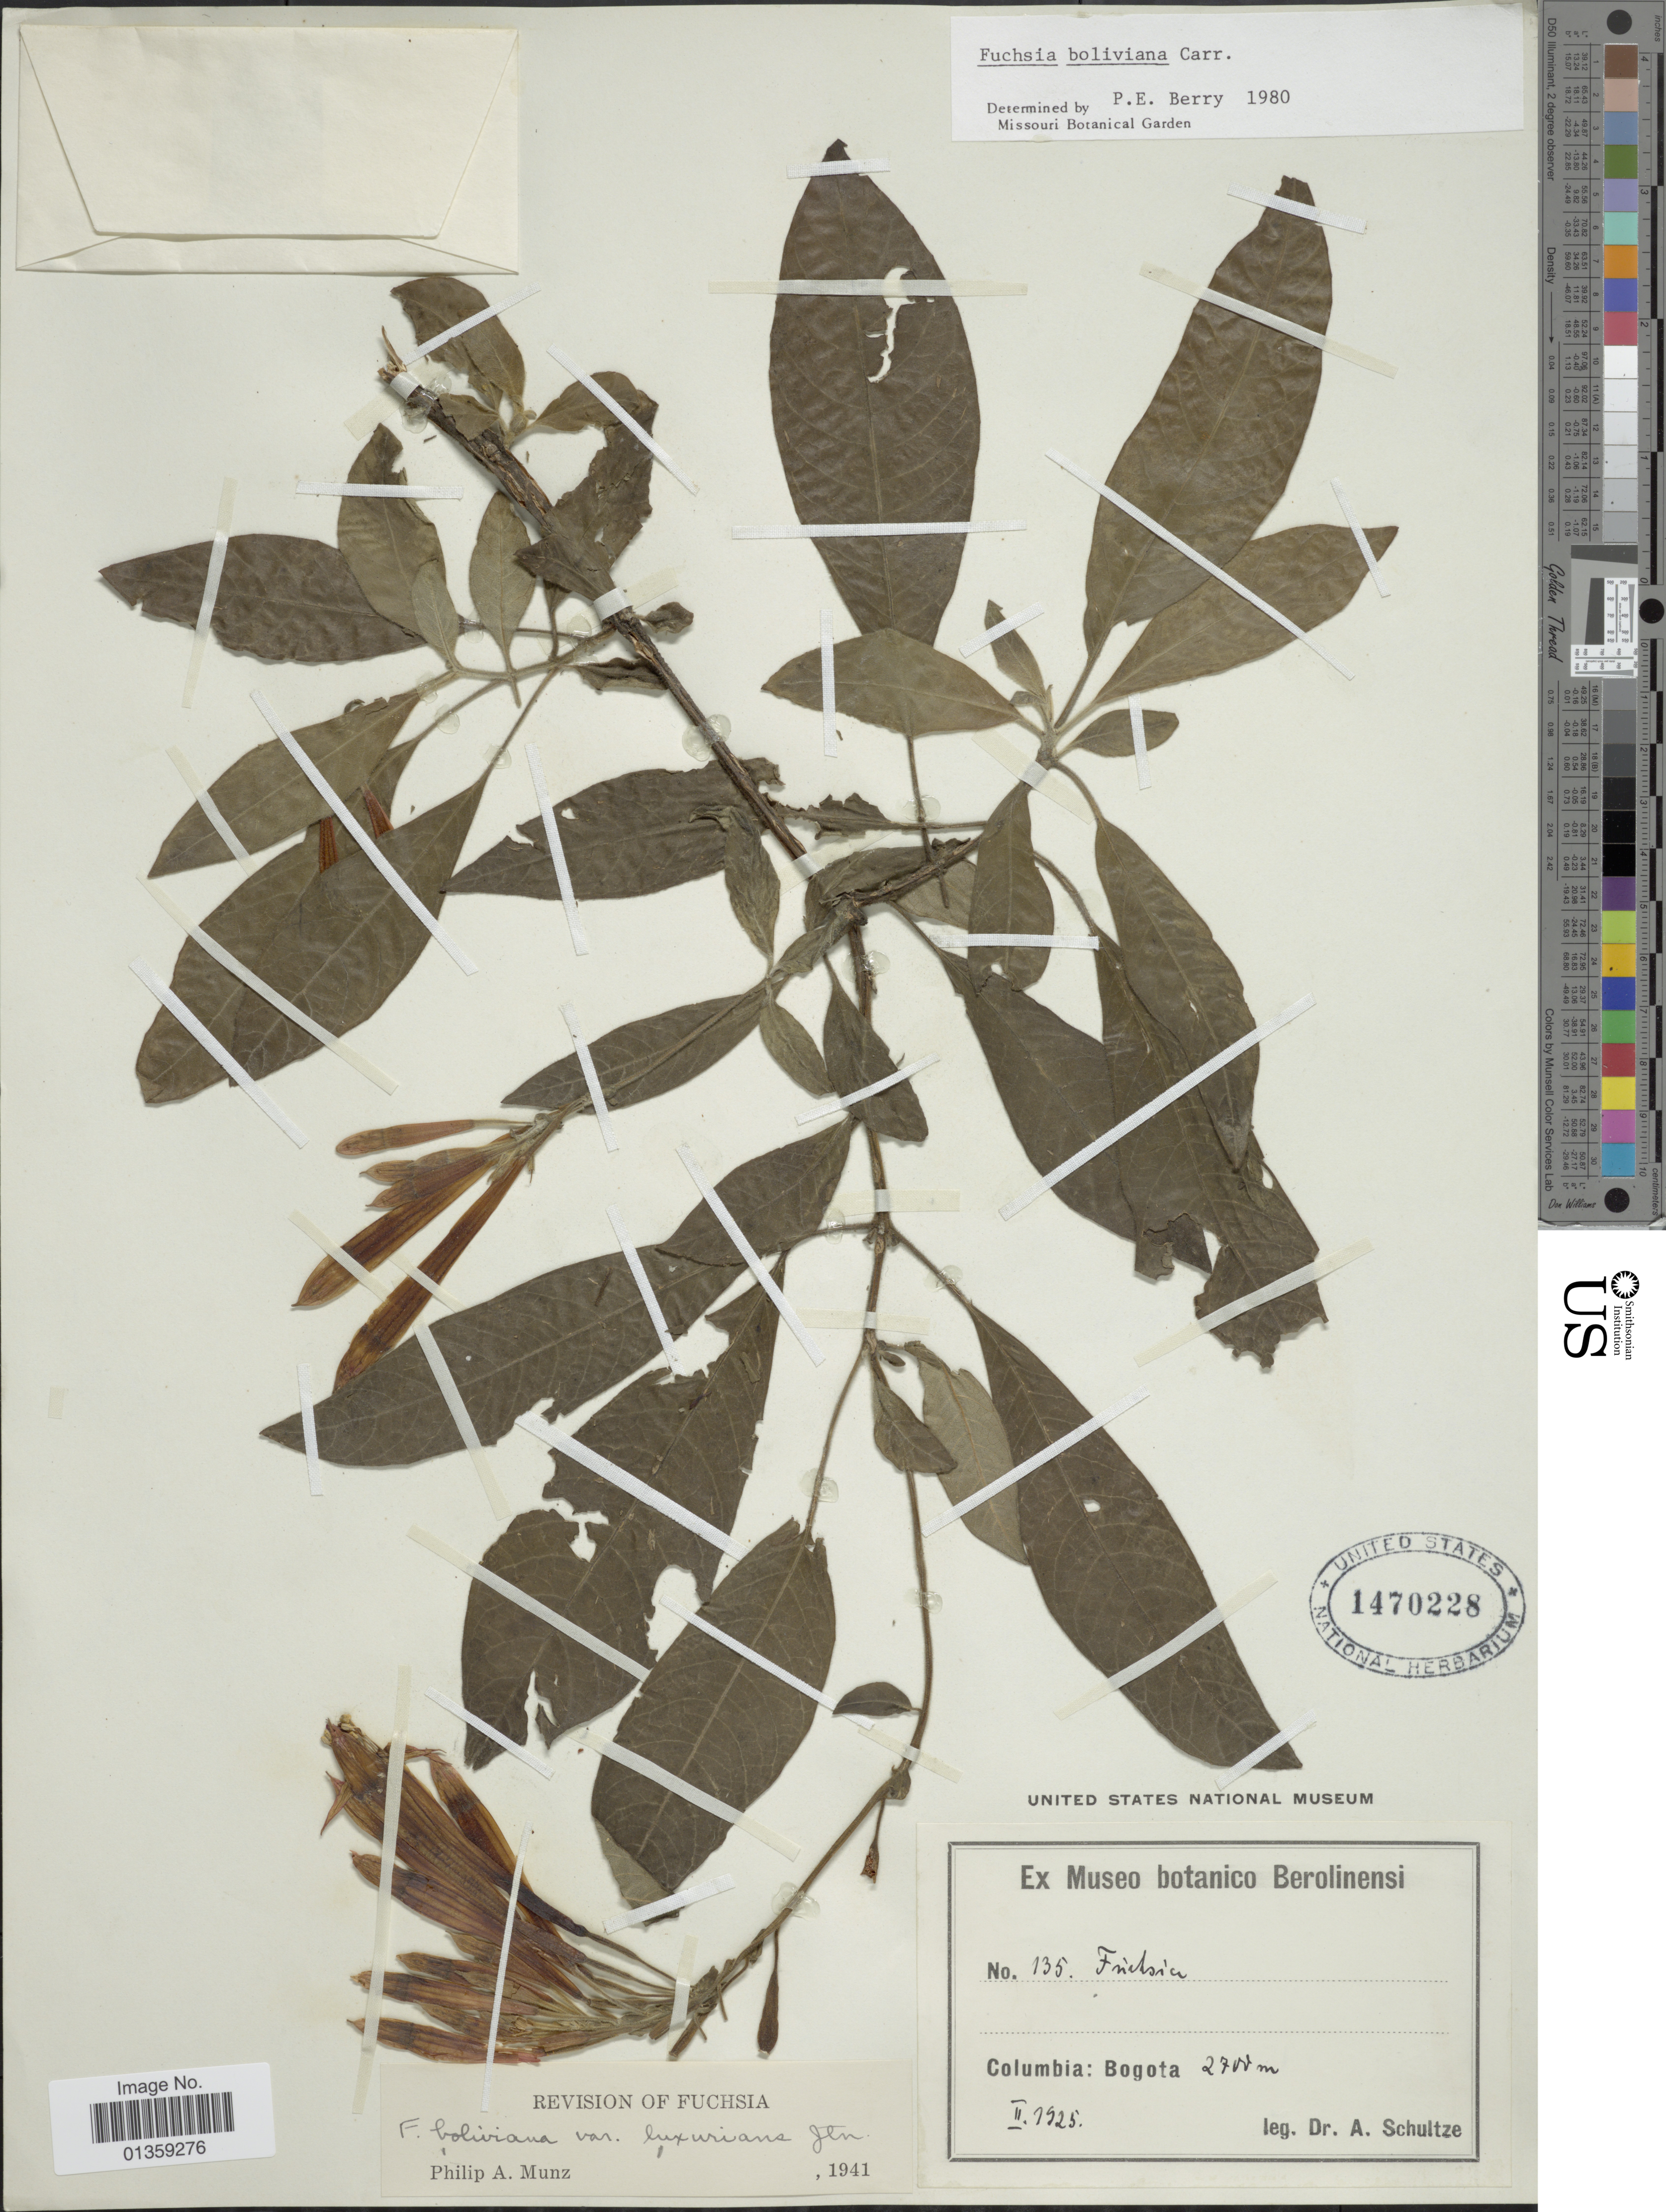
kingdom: Plantae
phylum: Tracheophyta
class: Magnoliopsida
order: Myrtales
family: Onagraceae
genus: Fuchsia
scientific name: Fuchsia boliviana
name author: Carrière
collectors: A. Schultze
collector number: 135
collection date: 1925-02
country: Colombia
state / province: Bogota D.C.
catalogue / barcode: US 1470228